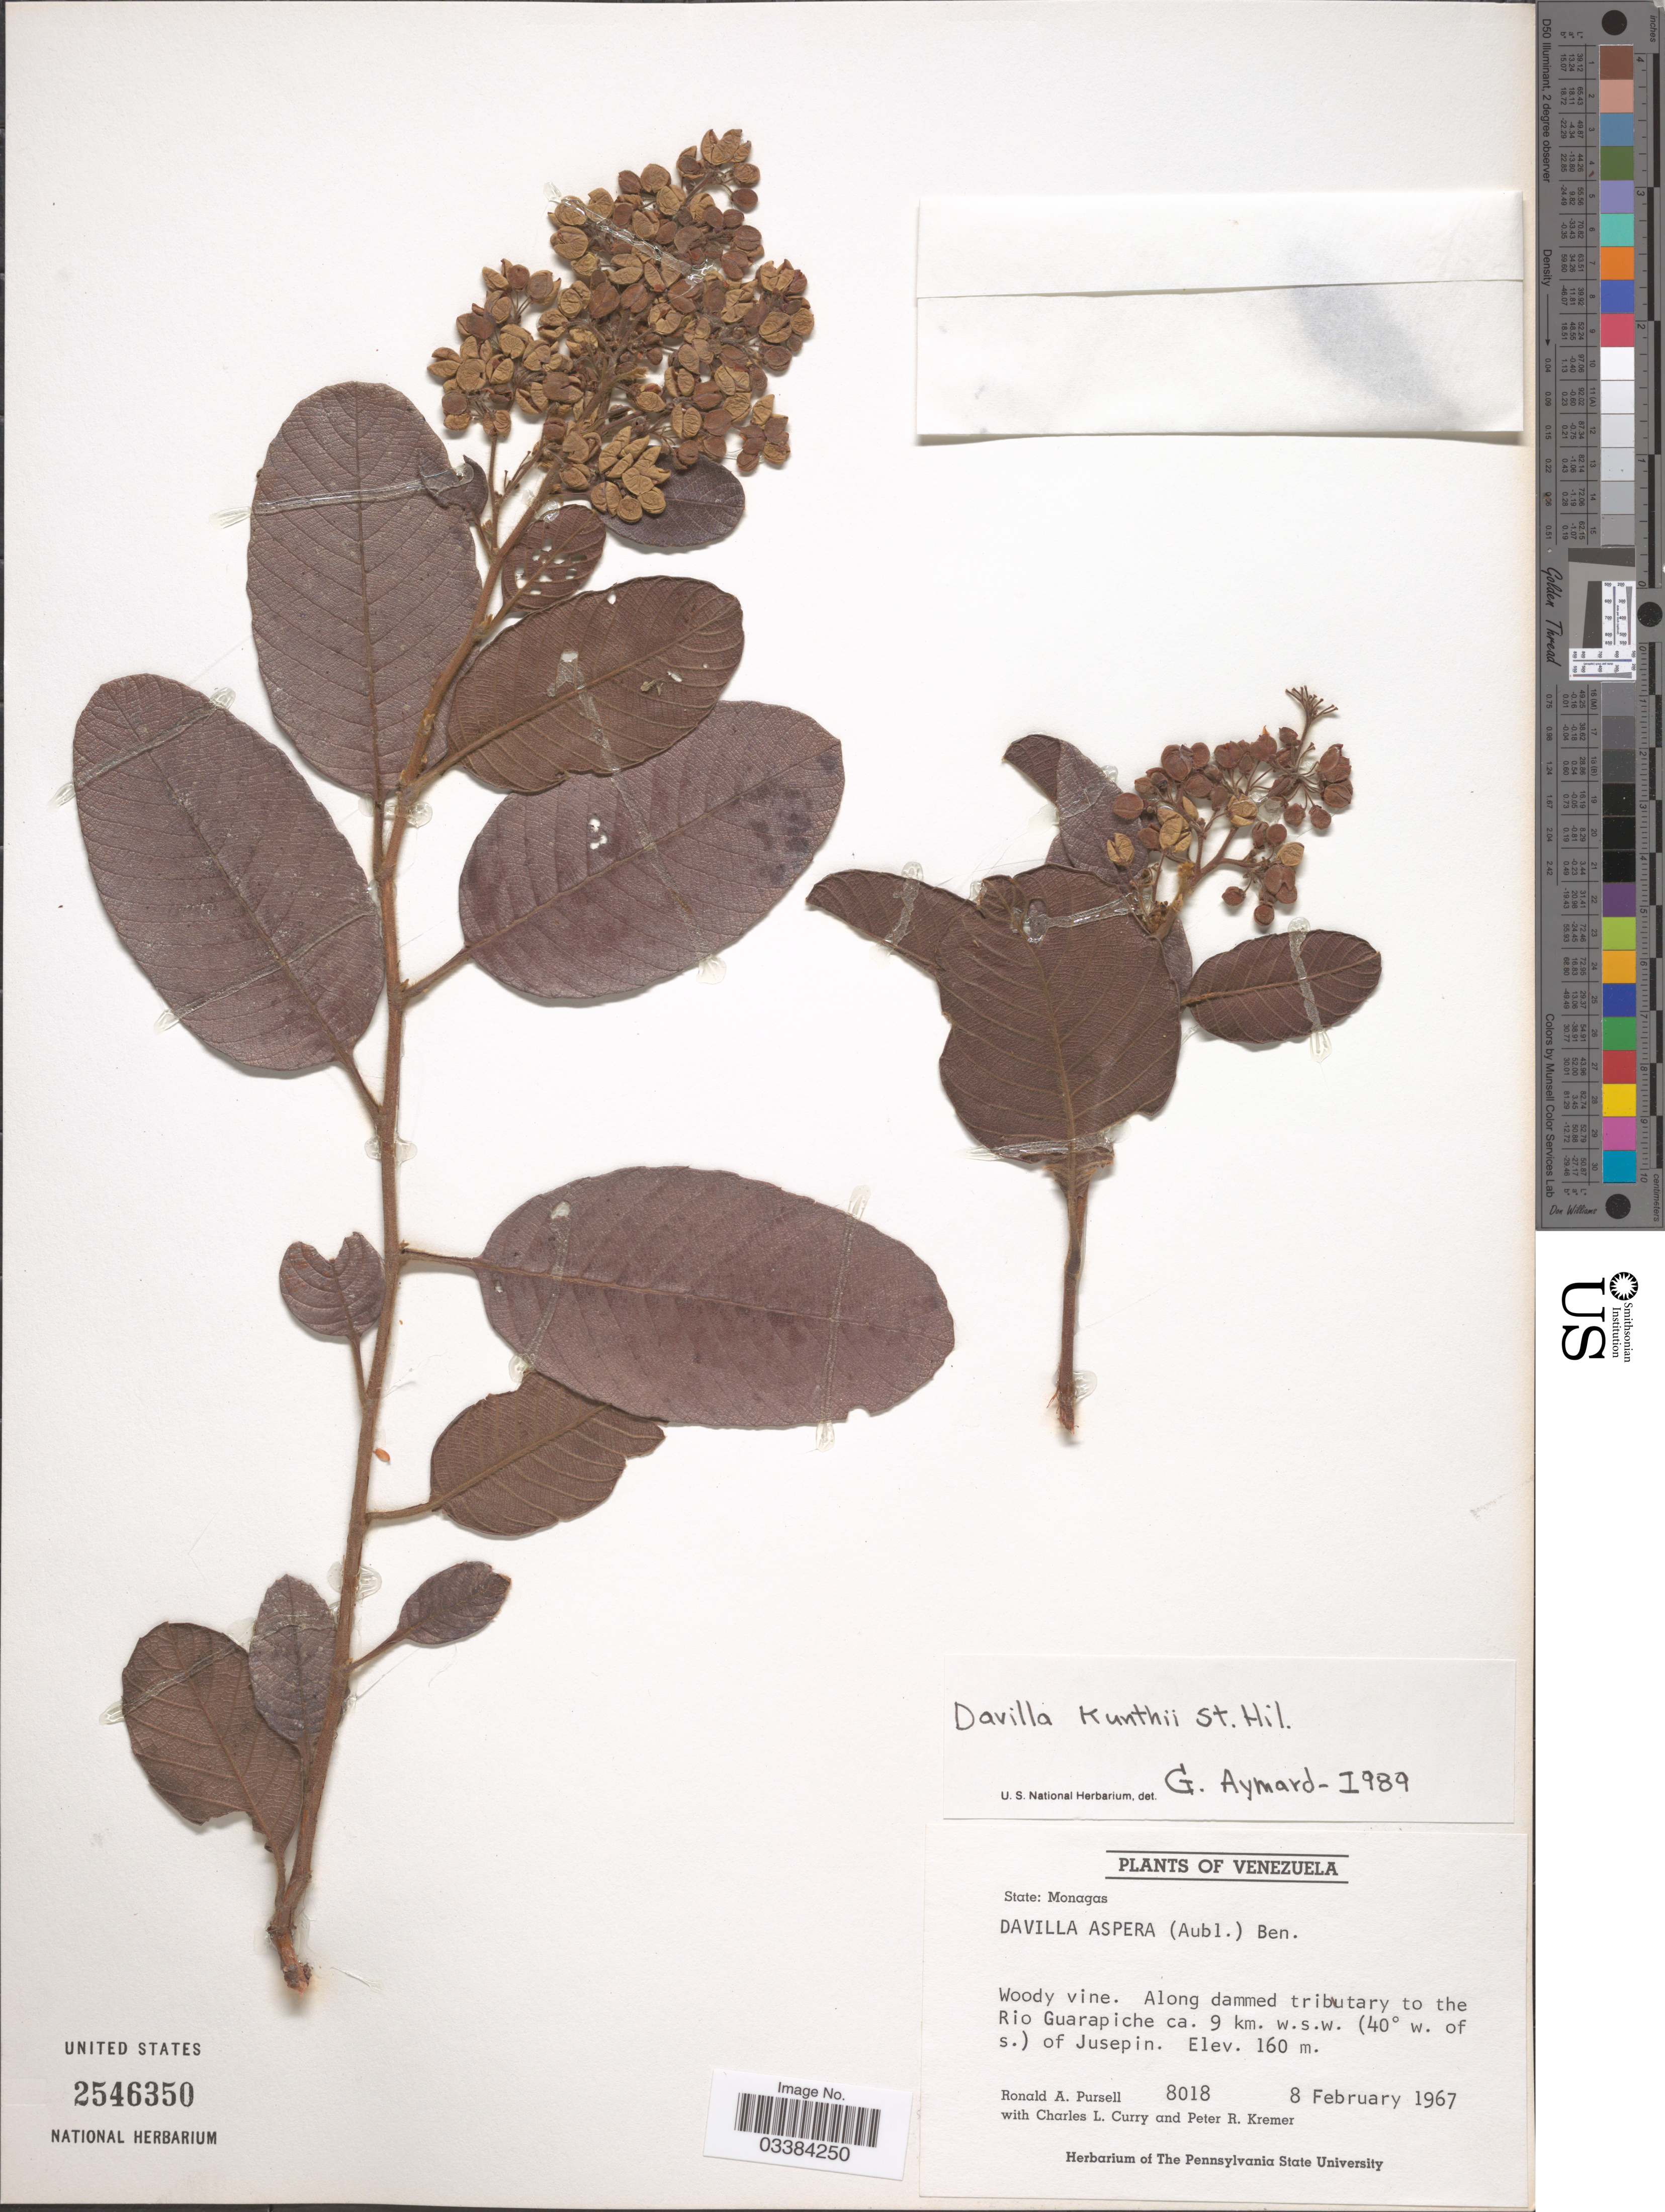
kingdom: Plantae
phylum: Tracheophyta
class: Magnoliopsida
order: Dilleniales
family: Dilleniaceae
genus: Davilla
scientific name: Davilla kunthii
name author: A. St.-Hil.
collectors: R. A. Pursell, C. L. Curry & P. Kremer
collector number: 8018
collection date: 1967-02-08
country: Venezuela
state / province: Monagas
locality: Along dammed tributary to the Rio Guarapiche ca. 9 km. w.s.w. (40° w. of s.) of Jusepin.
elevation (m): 160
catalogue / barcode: US 2546350